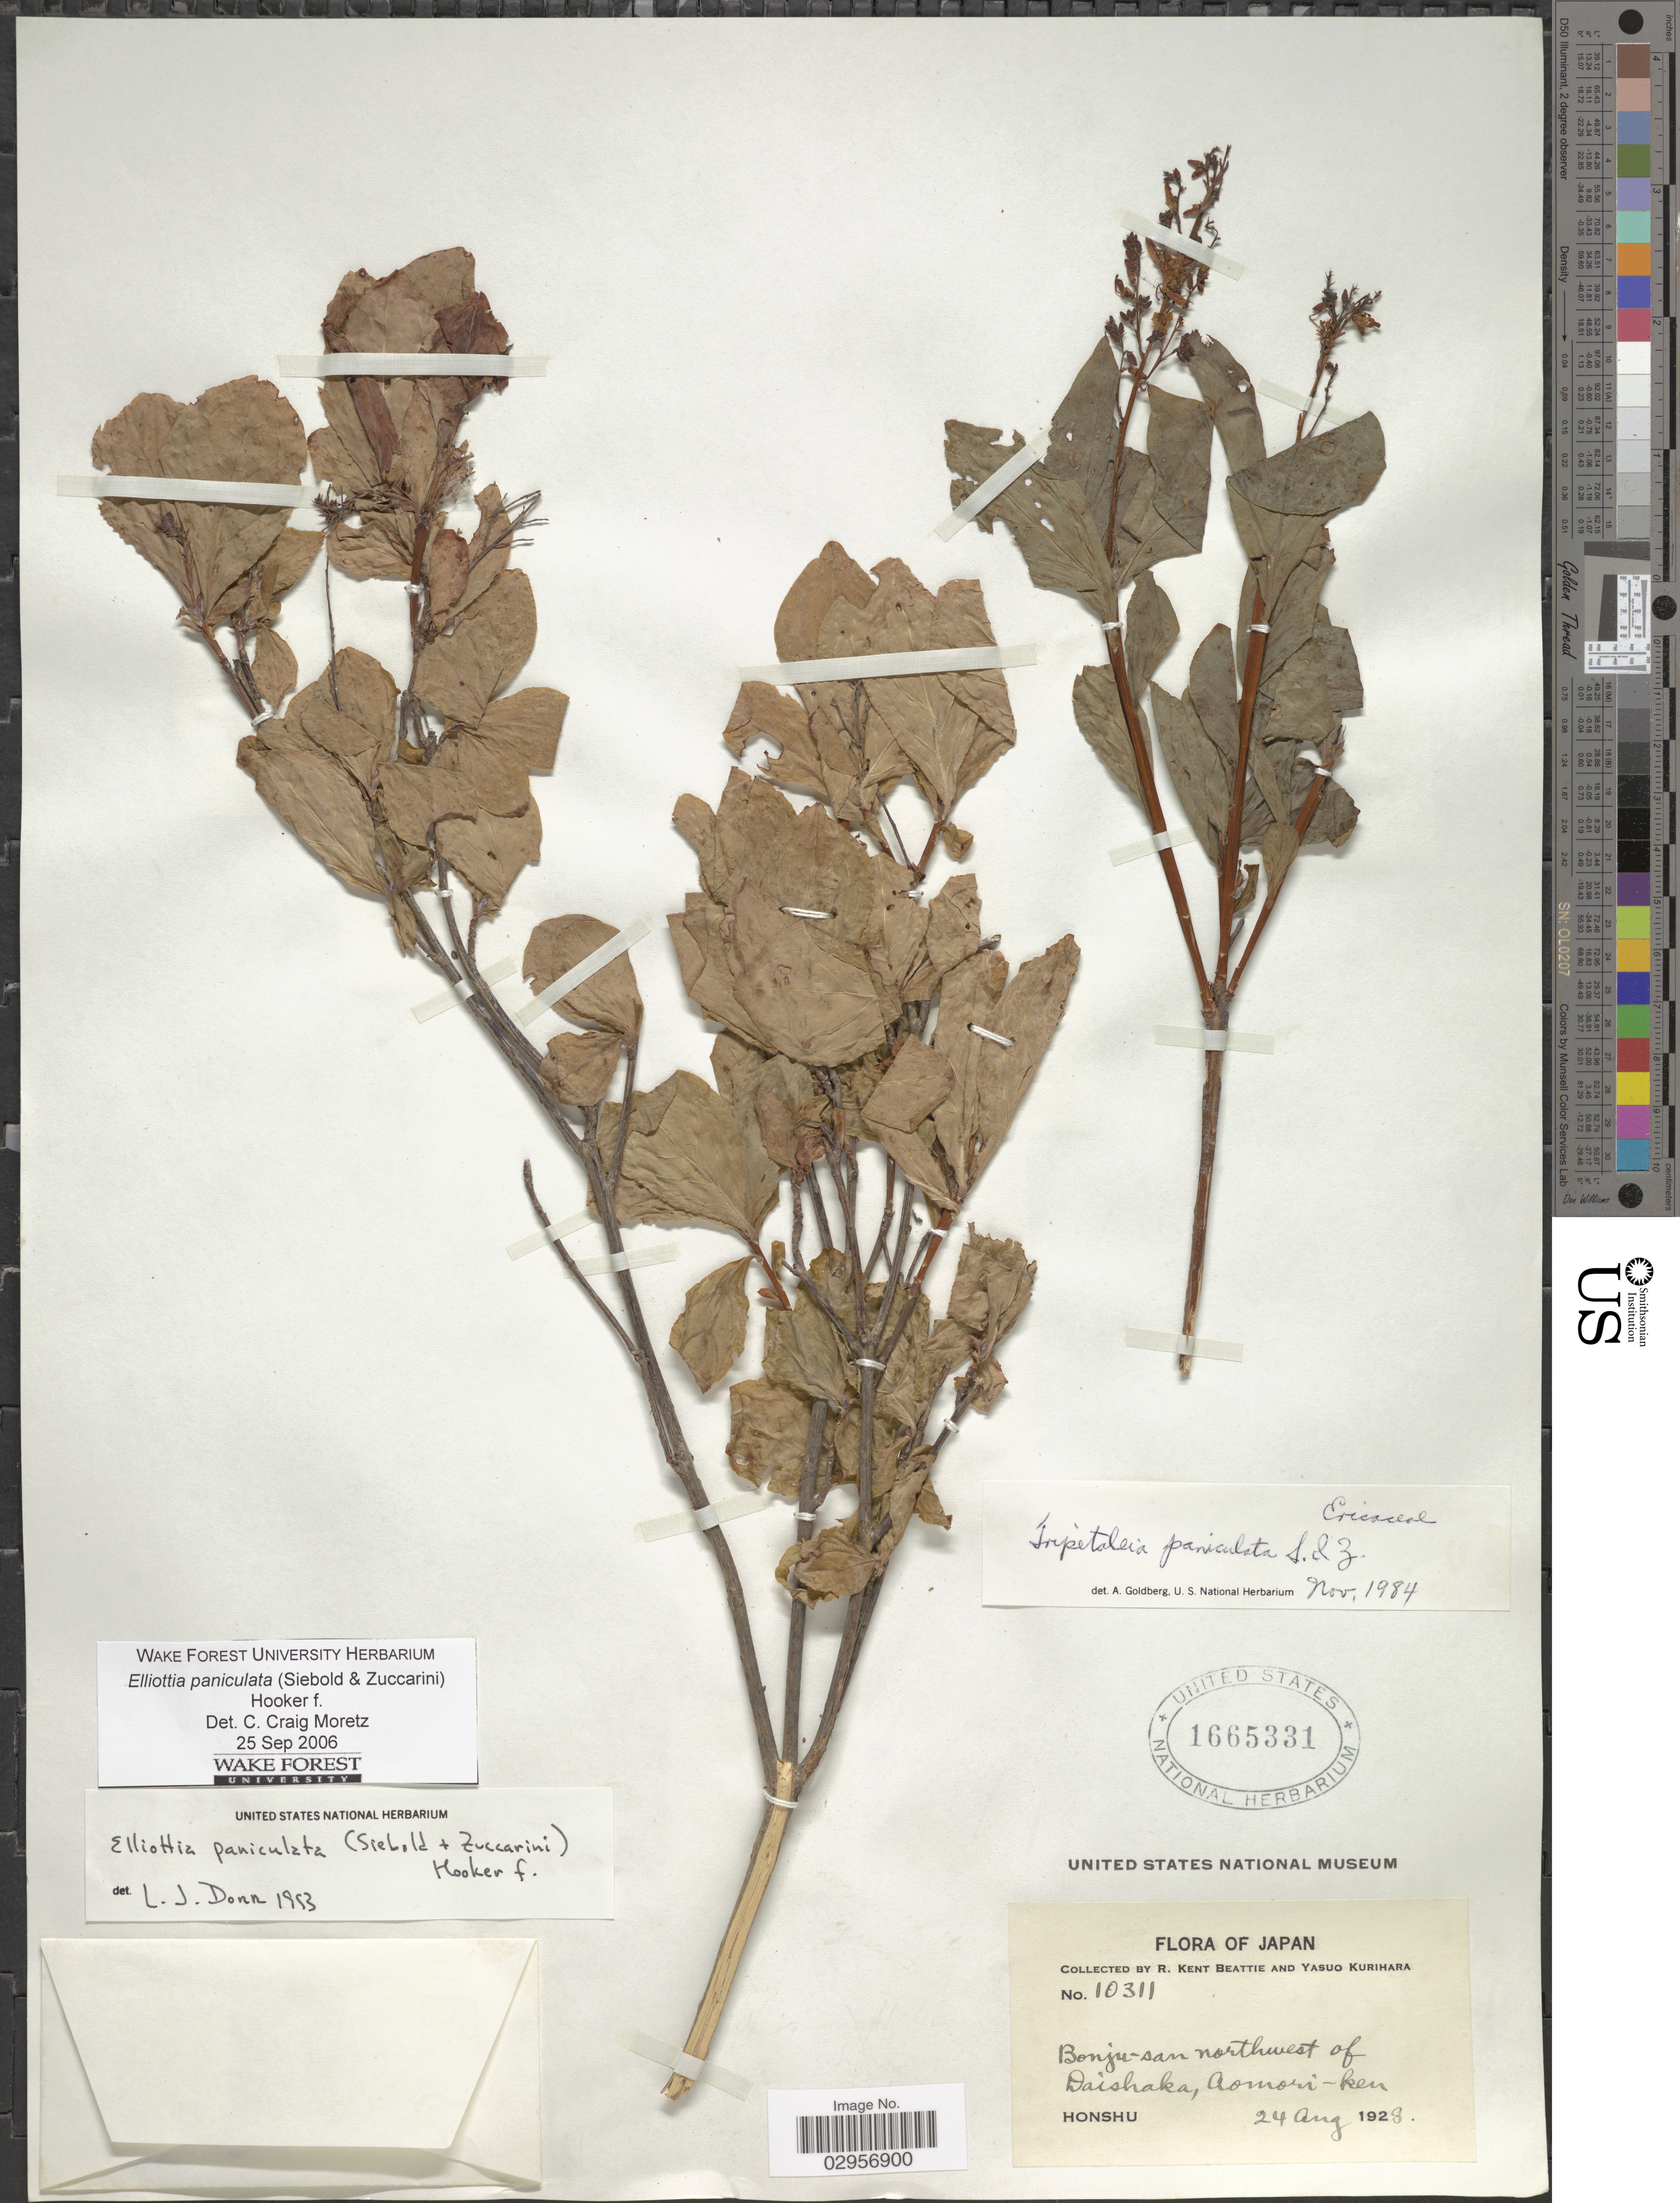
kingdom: Plantae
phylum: Tracheophyta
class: Magnoliopsida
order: Ericales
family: Ericaceae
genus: Elliottia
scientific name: Elliottia paniculata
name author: (Siebold & Zucc.) Benth. & Hook. f.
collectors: R. K. Beattie & Y. Kurihara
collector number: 10311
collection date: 1928-08-24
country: Japan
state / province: Aomori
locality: Bonju-san northwest of Daishaka, Aomori-ken, Honshu.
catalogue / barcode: US 1665331